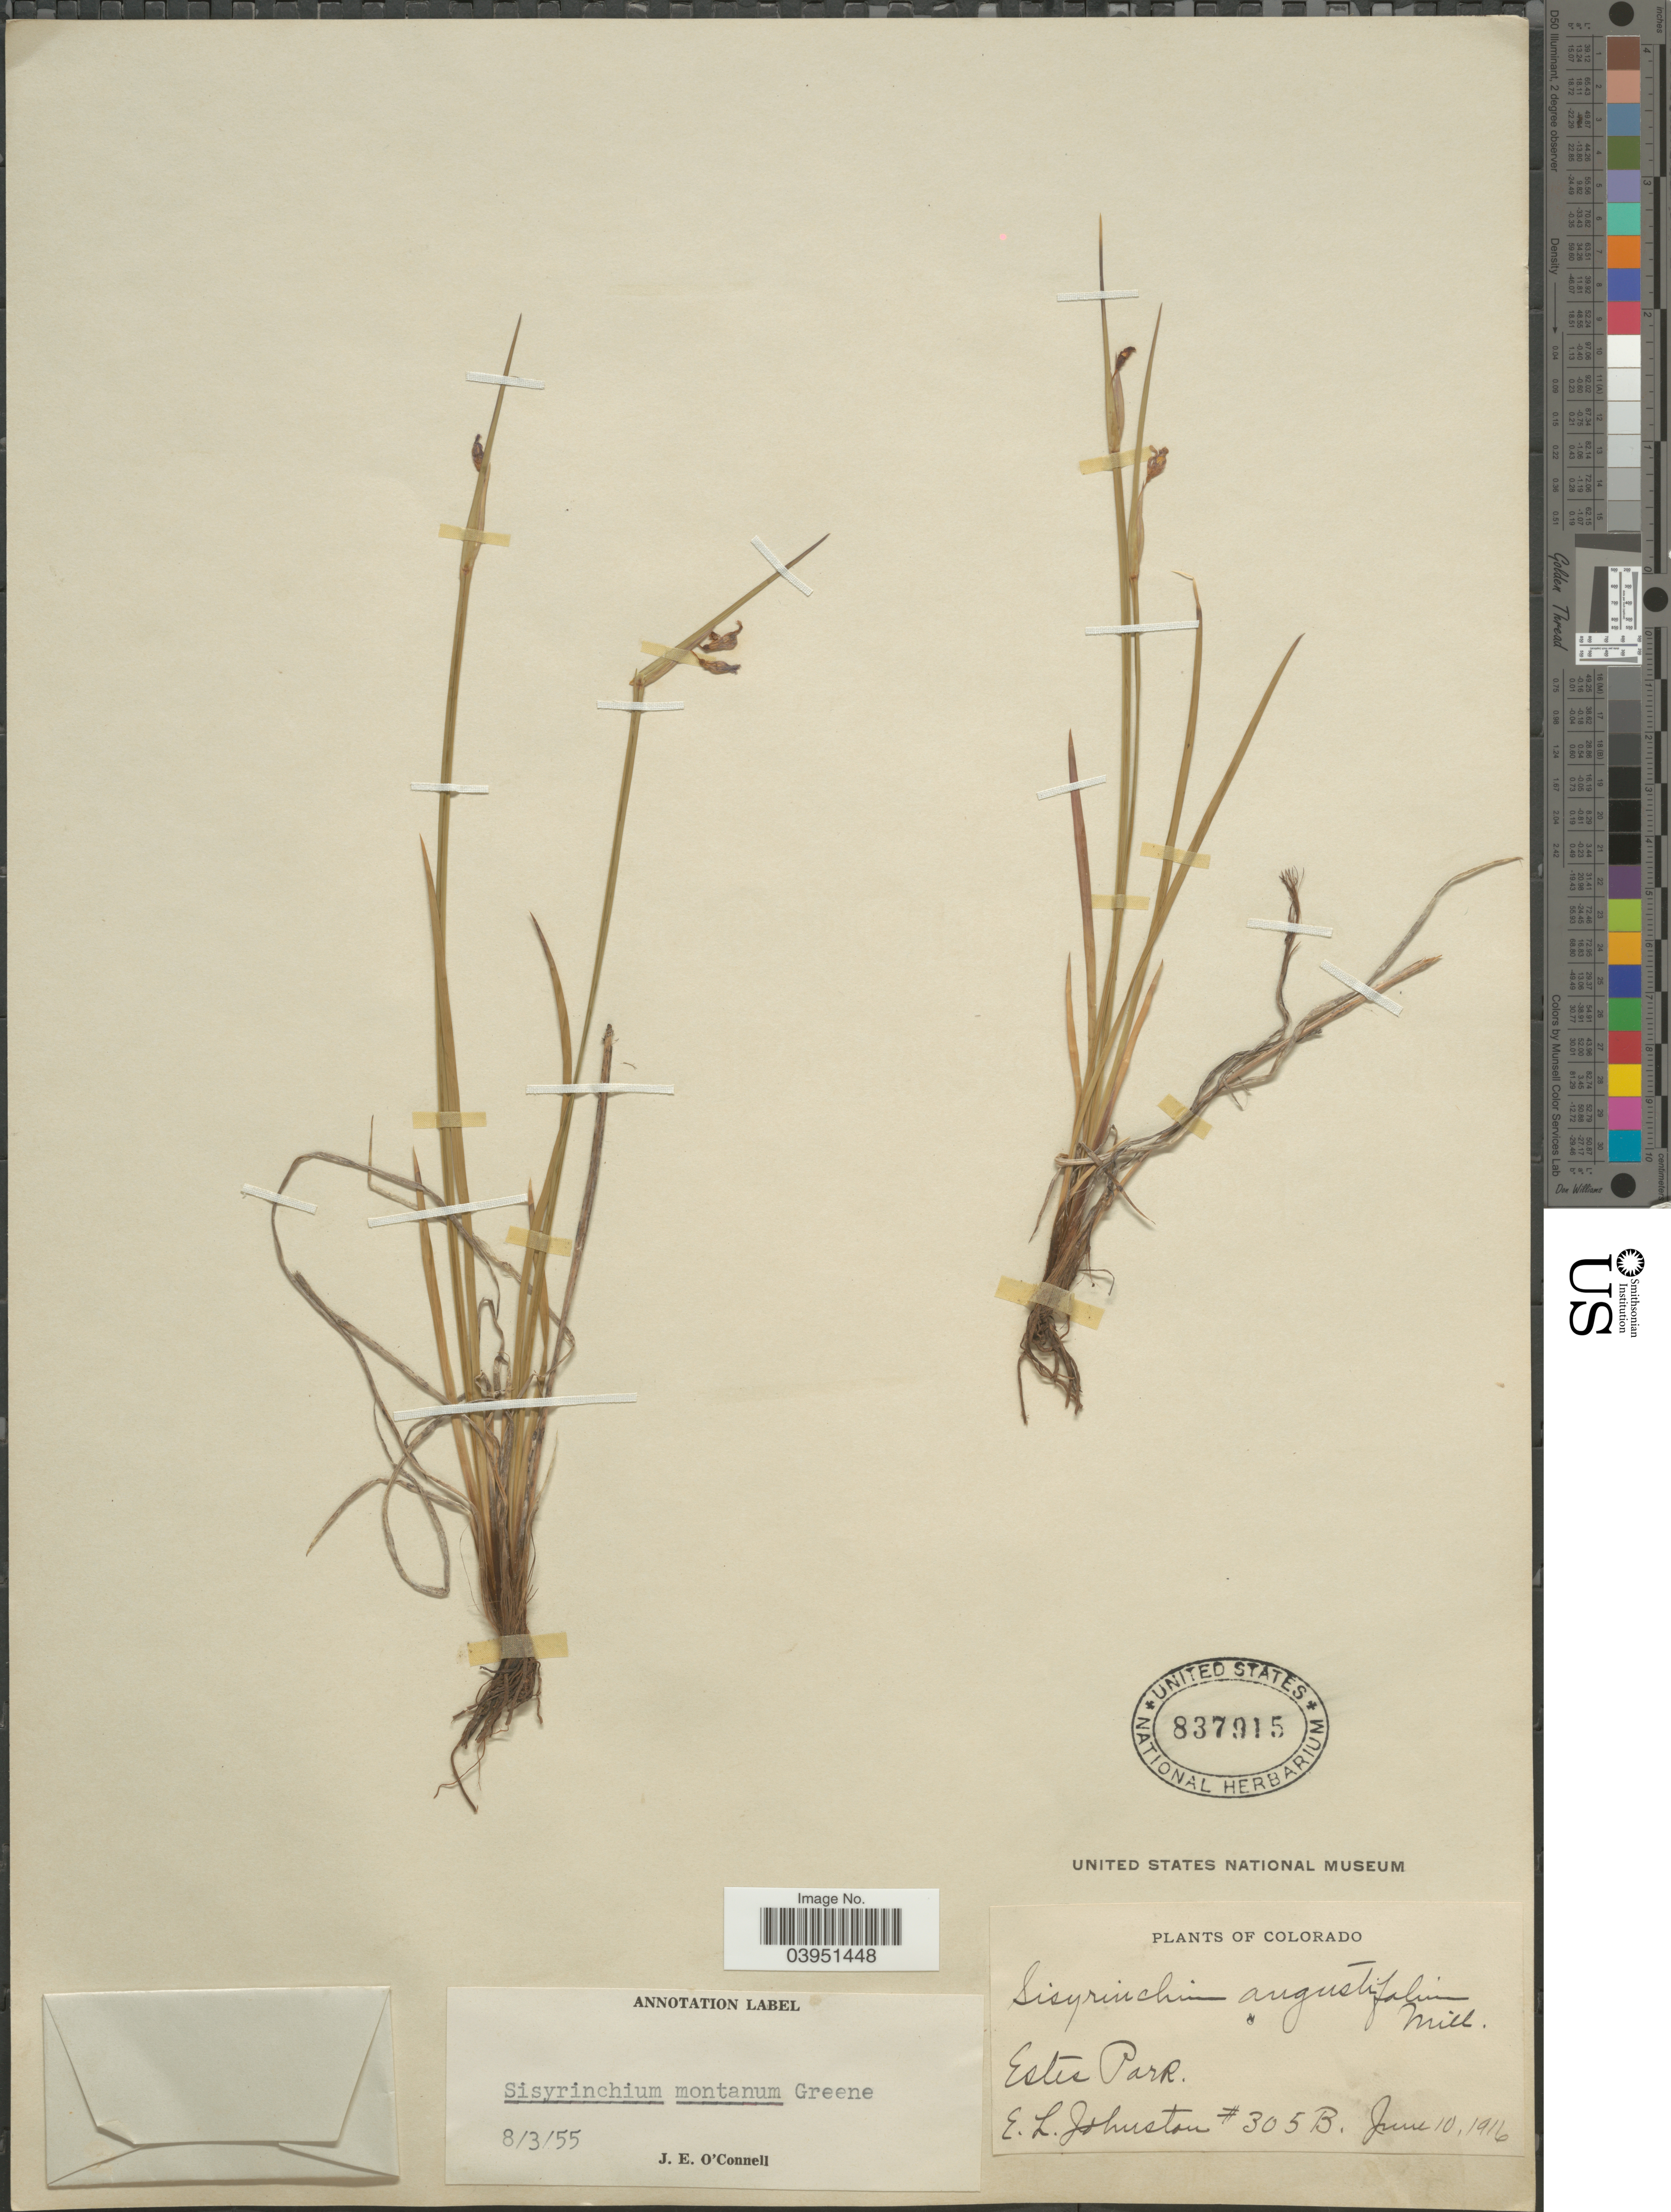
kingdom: Plantae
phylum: Tracheophyta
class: Liliopsida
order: Asparagales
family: Iridaceae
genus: Sisyrinchium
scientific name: Sisyrinchium montanum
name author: Greene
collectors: E. L. Johnston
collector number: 305B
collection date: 1916-06-10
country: United States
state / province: Colorado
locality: Estes Park.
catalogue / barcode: US 837915